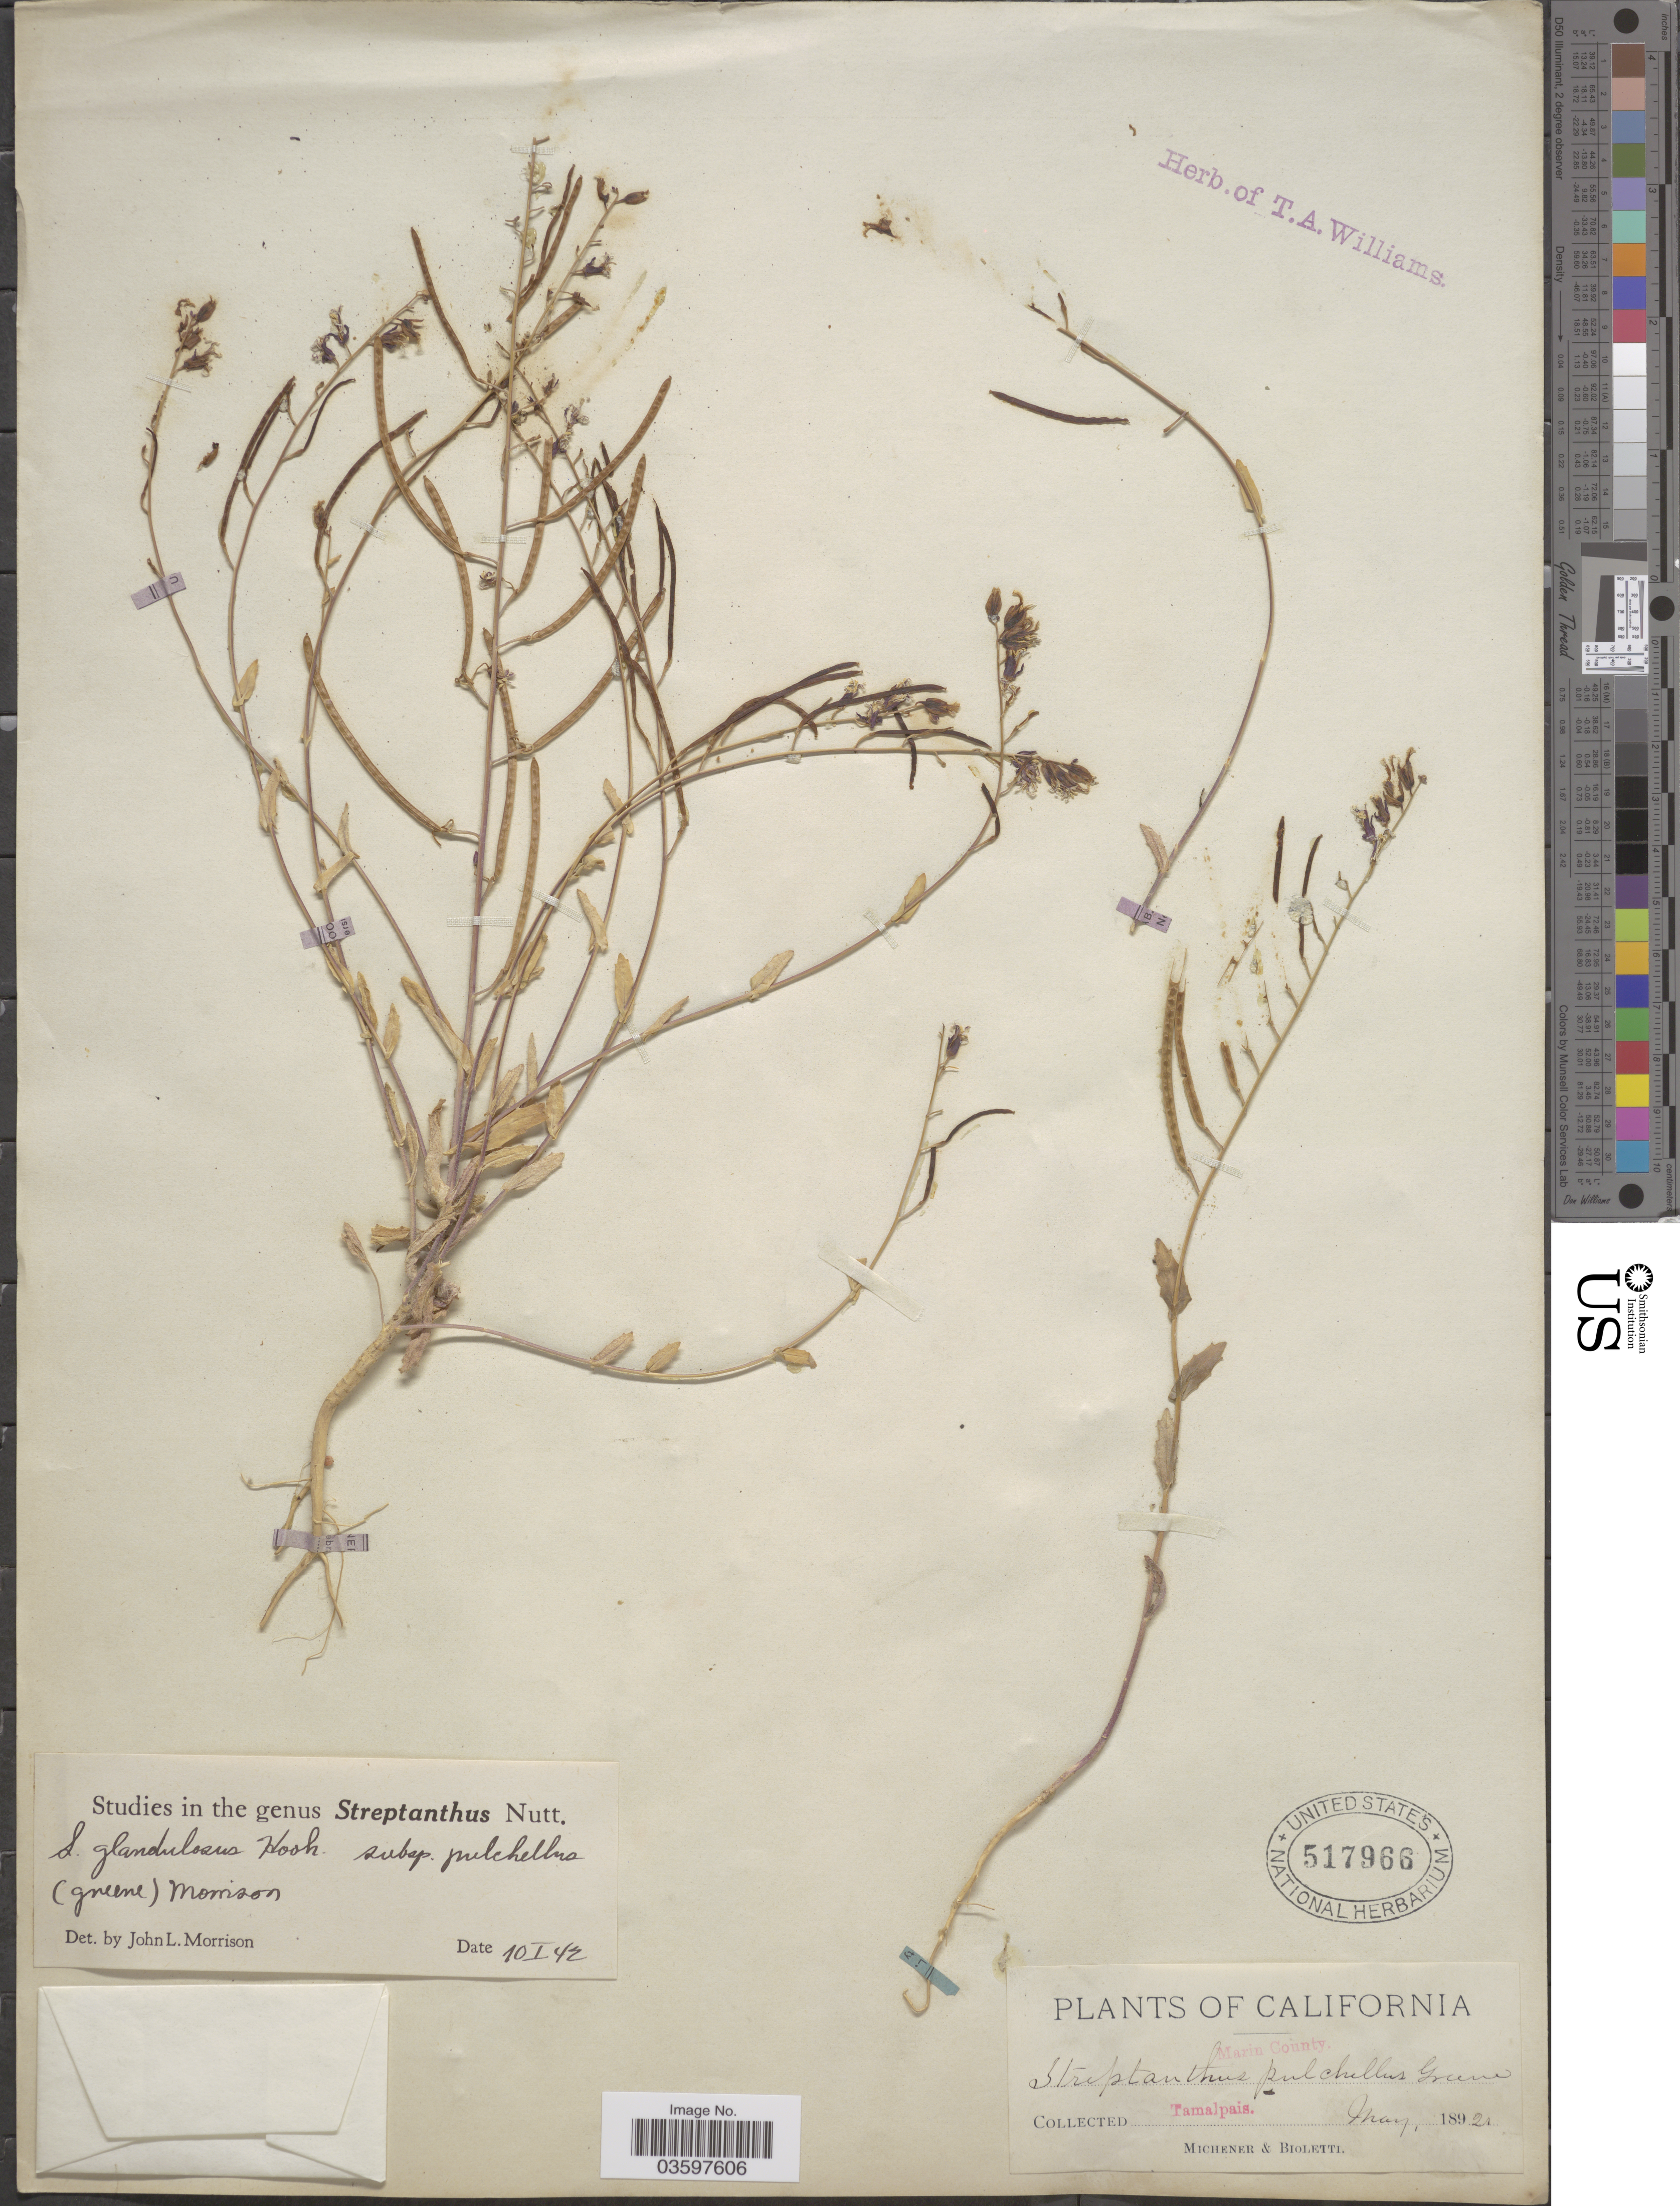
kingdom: Plantae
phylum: Tracheophyta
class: Magnoliopsida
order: Brassicales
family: Brassicaceae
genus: Streptanthus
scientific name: Streptanthus glandulosus subsp. pulchellus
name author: (Greene) Jeps.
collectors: -. Michener & -- Bioletti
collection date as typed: May, 18921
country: United States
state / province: California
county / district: Marin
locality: Marin County. Tamalpais.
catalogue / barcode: US 517966